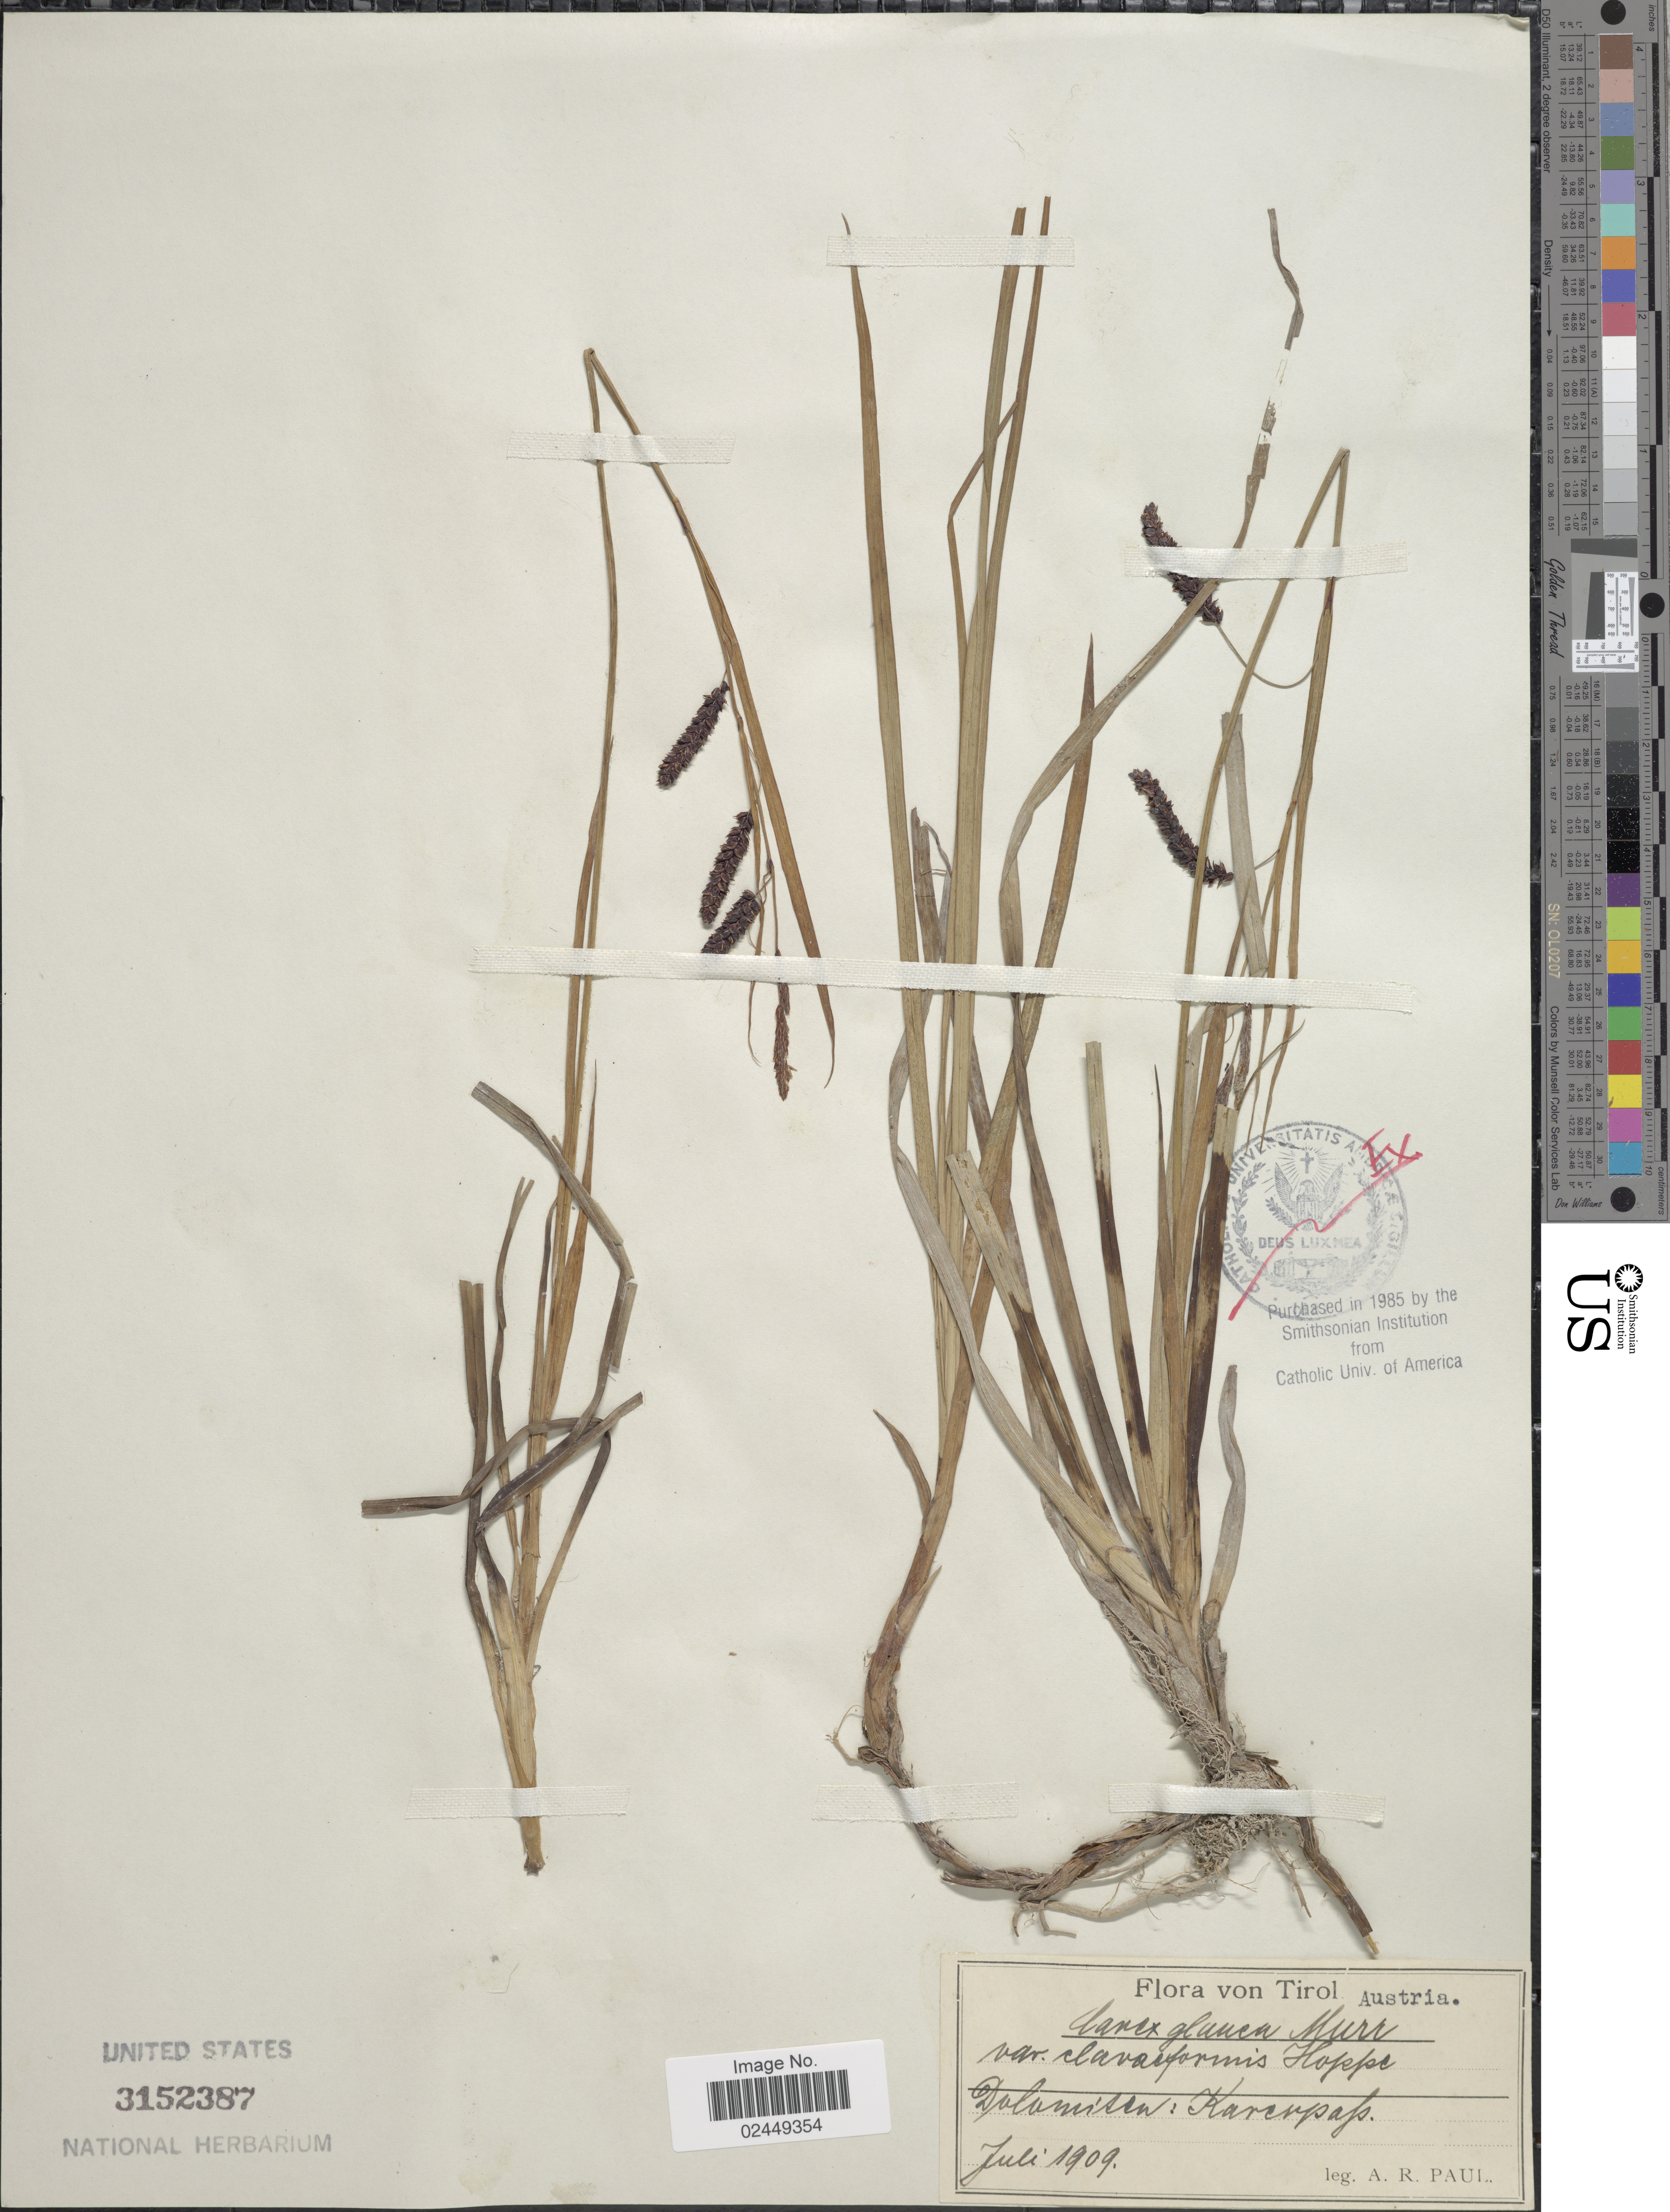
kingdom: Plantae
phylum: Tracheophyta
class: Liliopsida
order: Poales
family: Cyperaceae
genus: Carex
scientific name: Carex flacca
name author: Schreb.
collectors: A. Paul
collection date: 1909-07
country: Austria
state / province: Tirol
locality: Dalamisen: Karenpap [interpreted]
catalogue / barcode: US 3152387